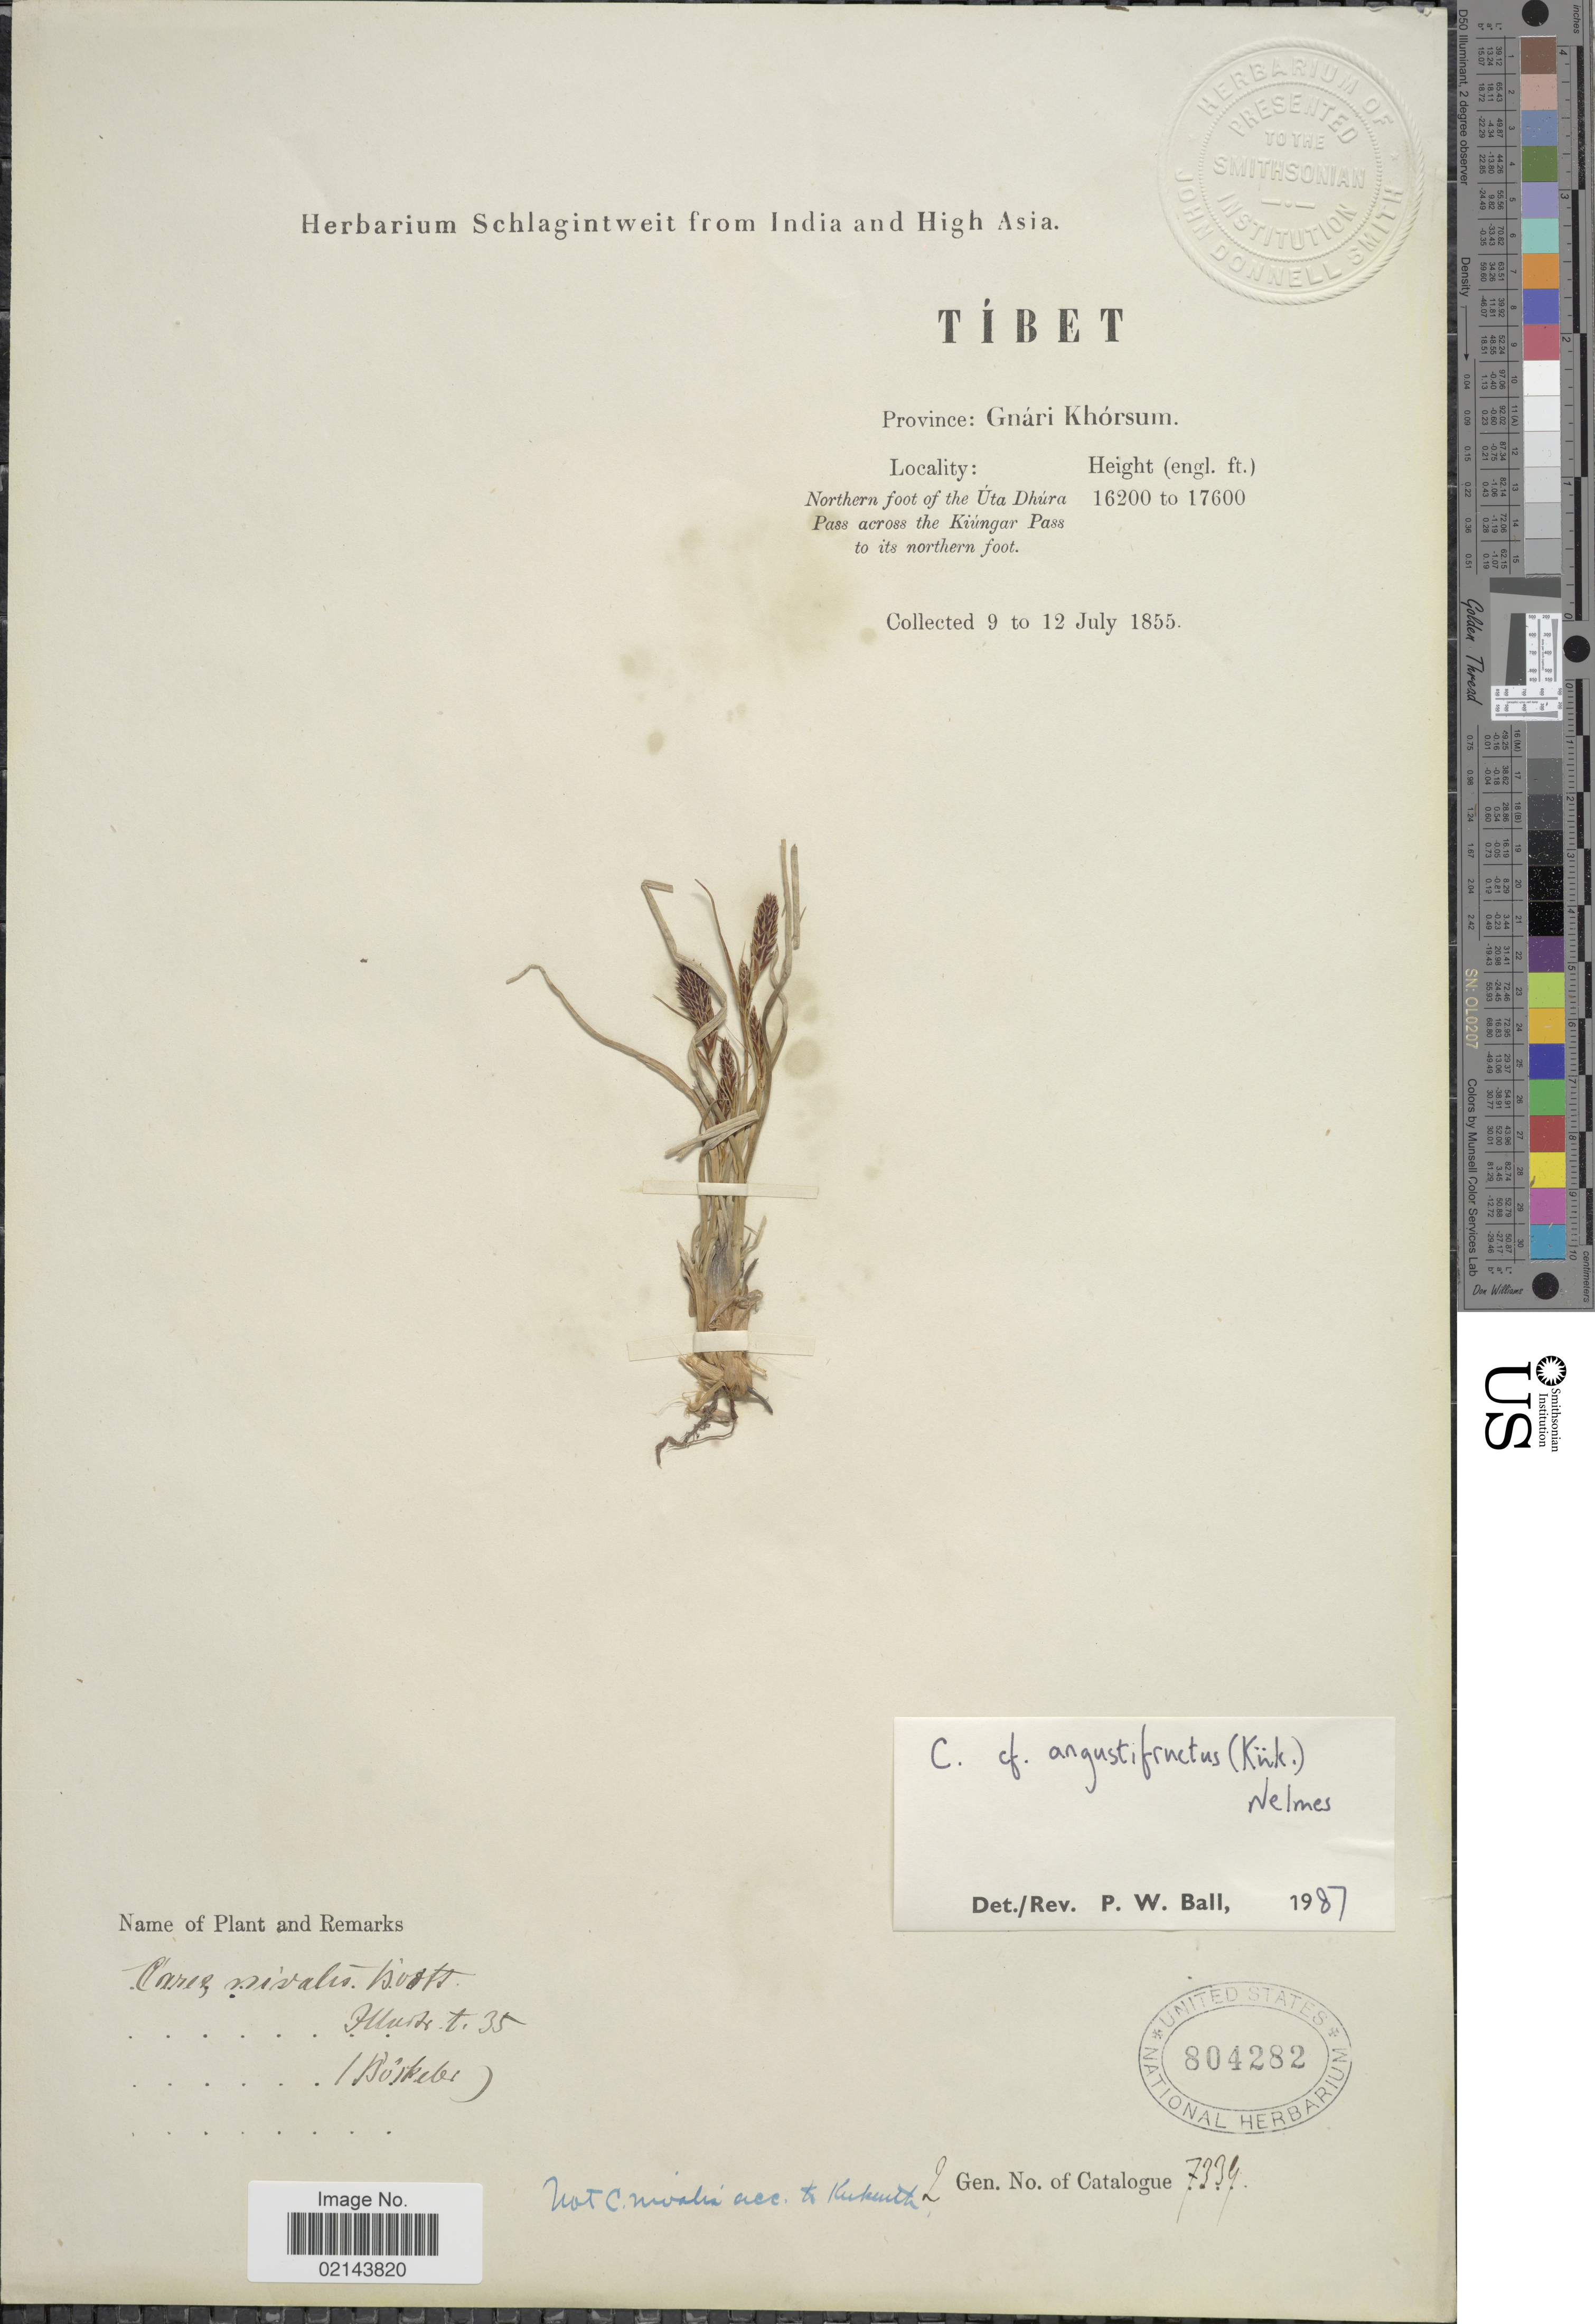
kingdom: Plantae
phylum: Tracheophyta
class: Liliopsida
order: Poales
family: Cyperaceae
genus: Carex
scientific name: Carex angustifructus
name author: (Kük.) Nelmes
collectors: ex herb. Schlagintweit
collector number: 7339*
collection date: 1855-07-09/1855-07-12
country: China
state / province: Xizang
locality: Tíbet. Northern foot of the Uta Dhúra Pass across the Kiungar Pass to its northern foot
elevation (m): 4938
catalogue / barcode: US 804282